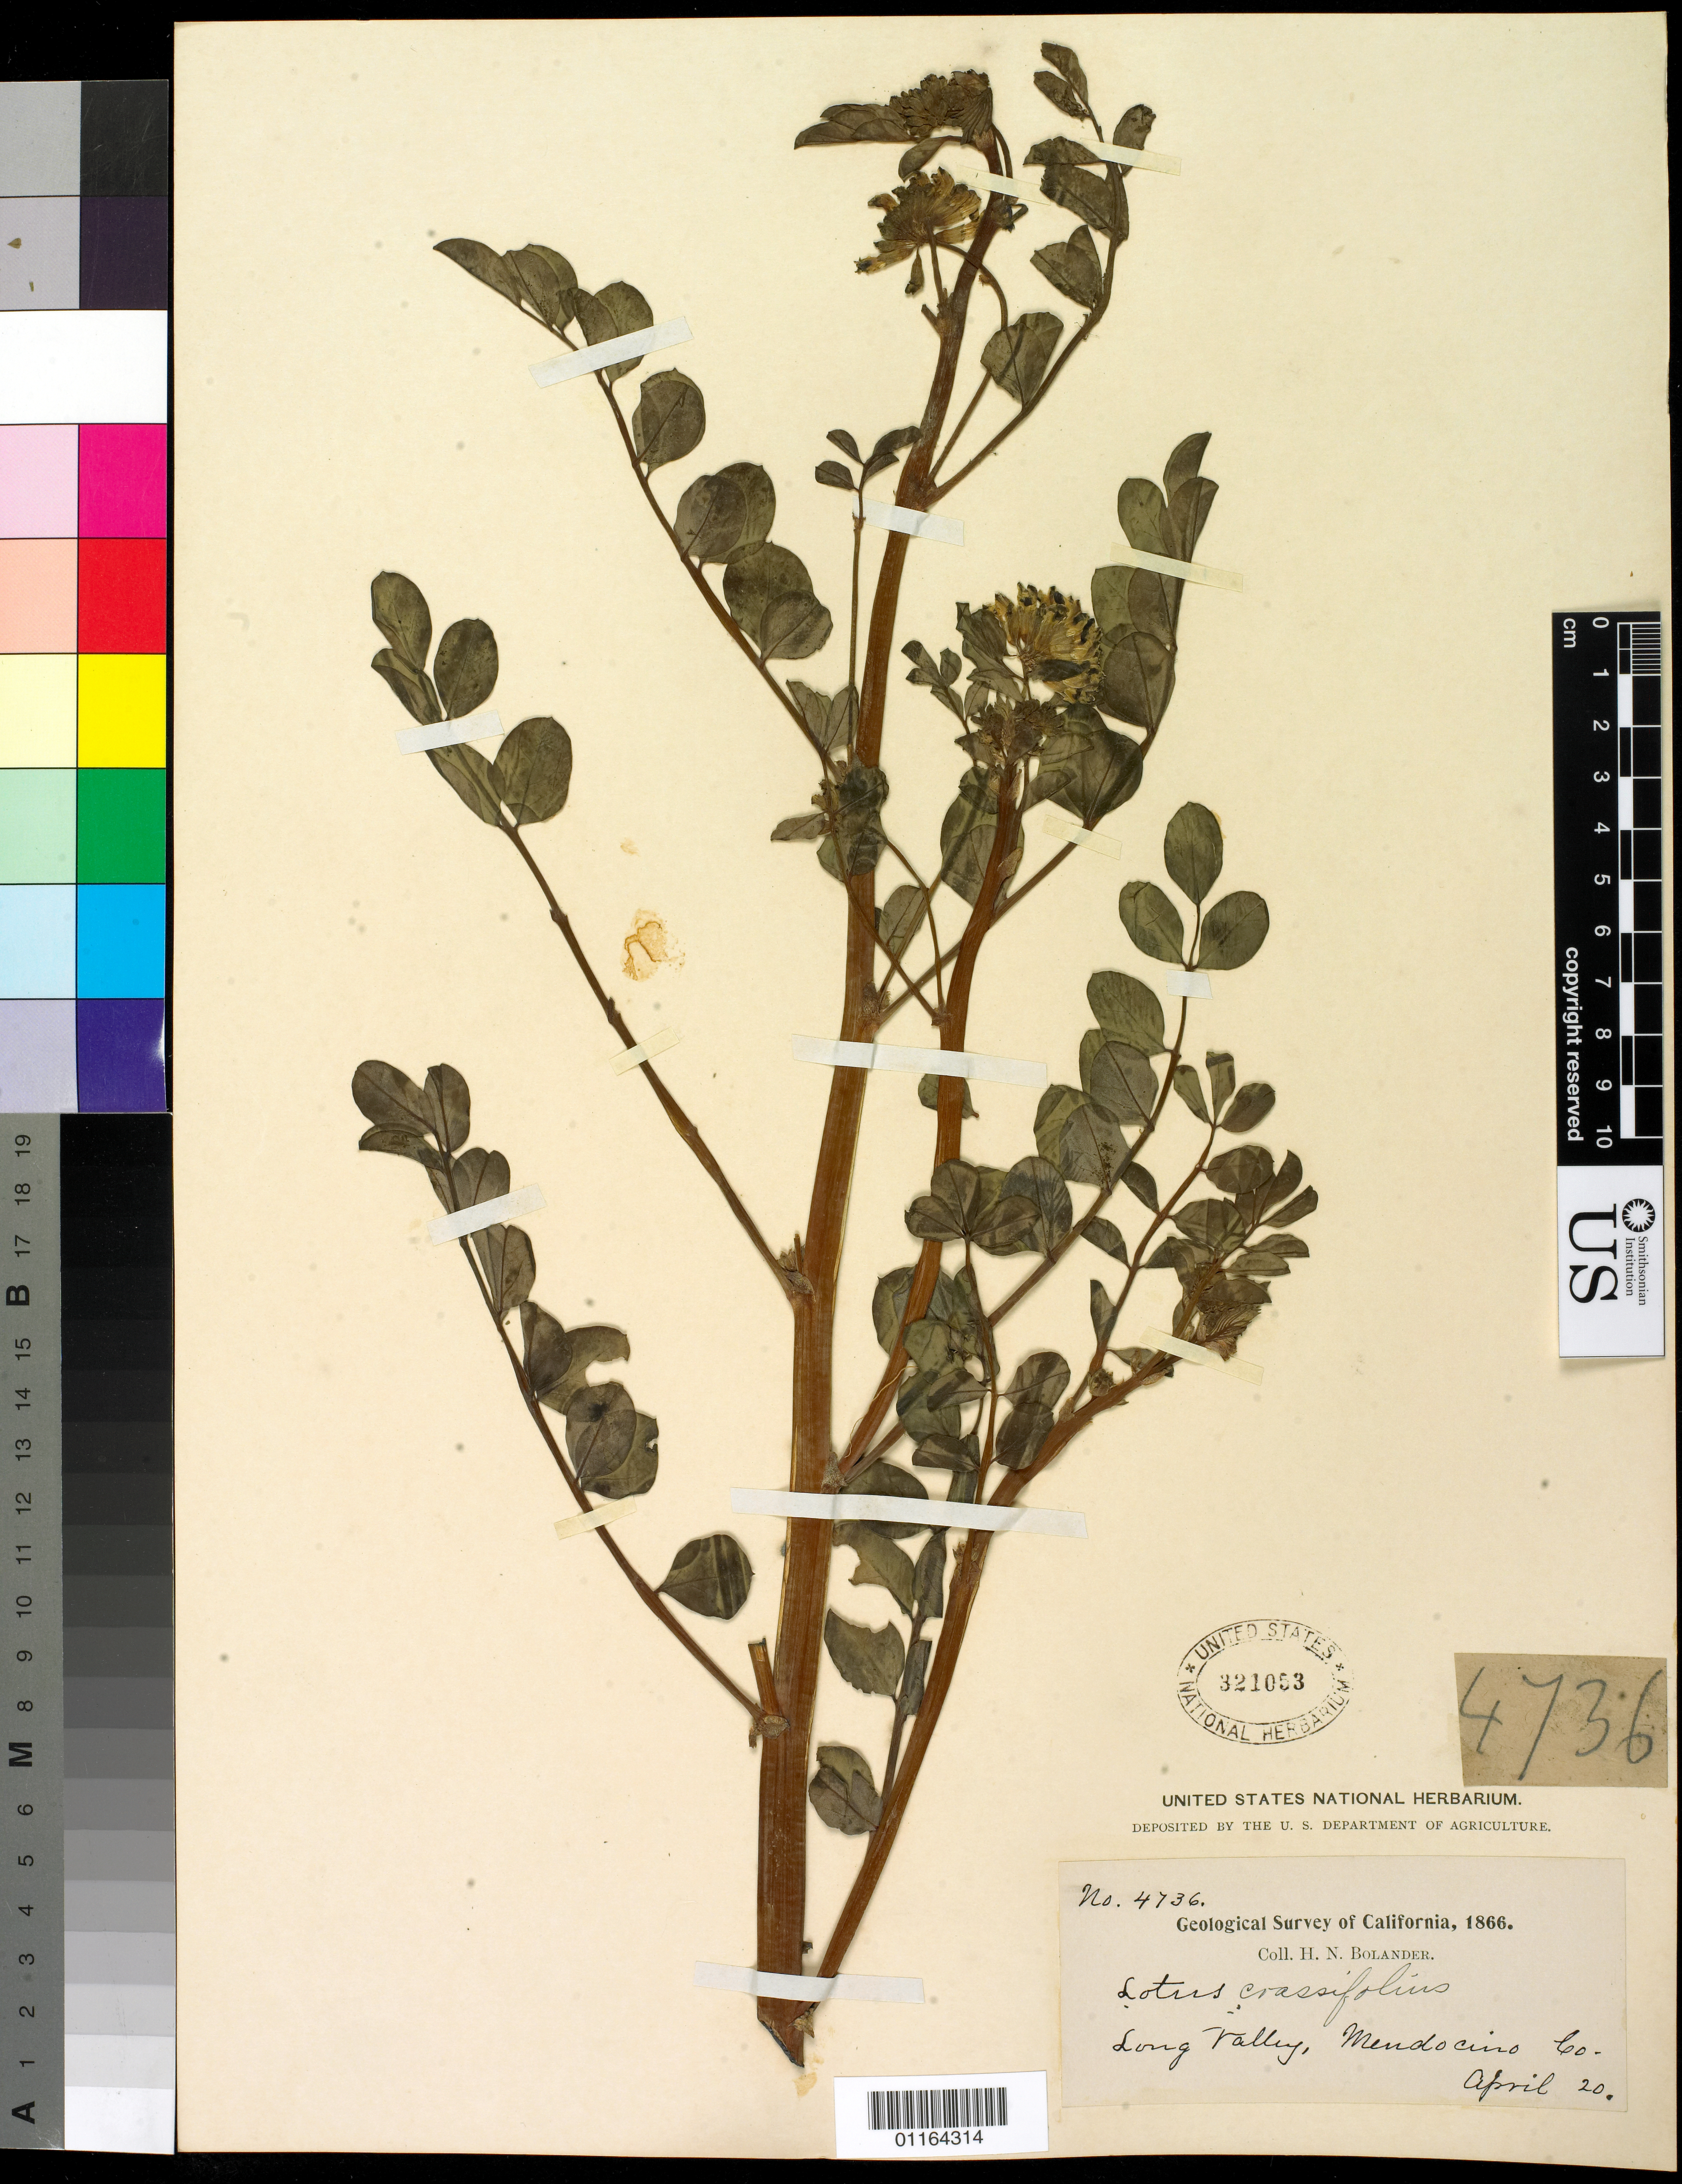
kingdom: Plantae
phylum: Tracheophyta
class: Magnoliopsida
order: Fabales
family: Fabaceae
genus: Hosackia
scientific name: Hosackia crassifolia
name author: Benth.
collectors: H. Bolander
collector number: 4736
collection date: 1866-04-20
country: United States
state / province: California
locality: Long Valley.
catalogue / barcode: US 321053